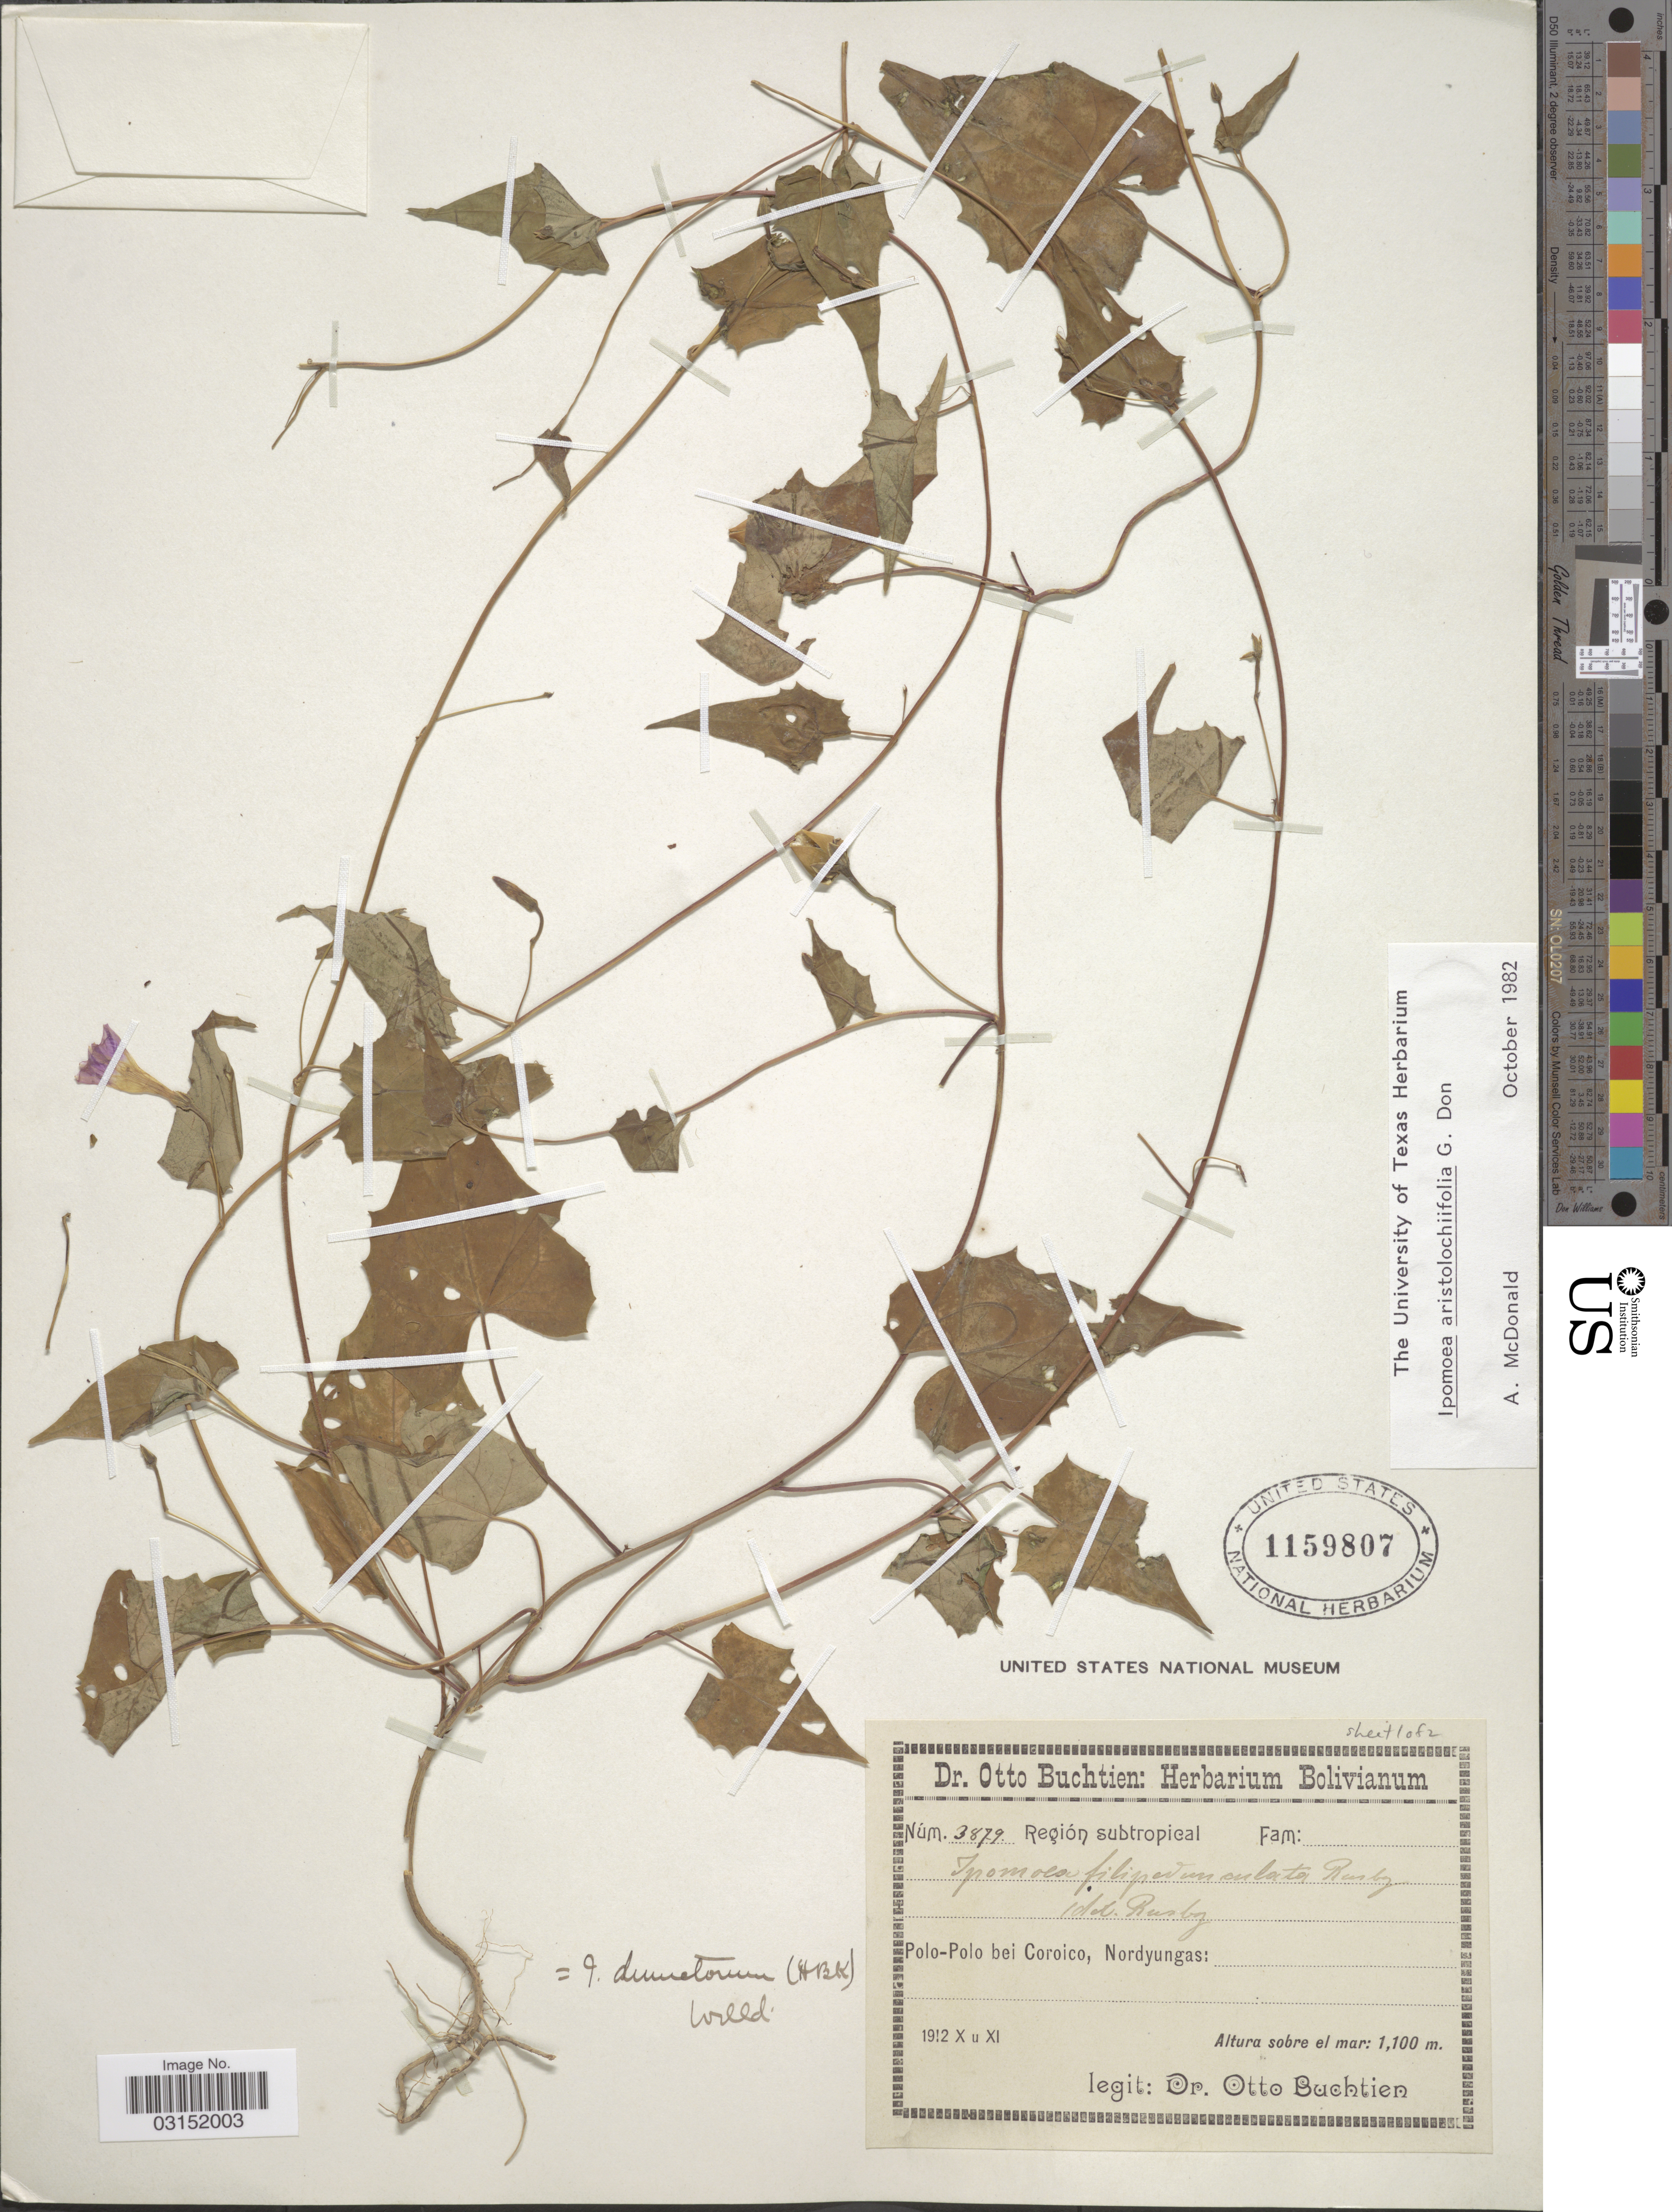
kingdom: Plantae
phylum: Tracheophyta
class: Magnoliopsida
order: Solanales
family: Convolvulaceae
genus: Ipomoea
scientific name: Ipomoea aristolochiifolia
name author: G. Don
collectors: O. Buchtien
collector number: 3879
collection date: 1912-10/1912-11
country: Bolivia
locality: Región subtropical, Polo-Polo bei Coroico, Nordyungas.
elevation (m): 1100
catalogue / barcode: US 1159807